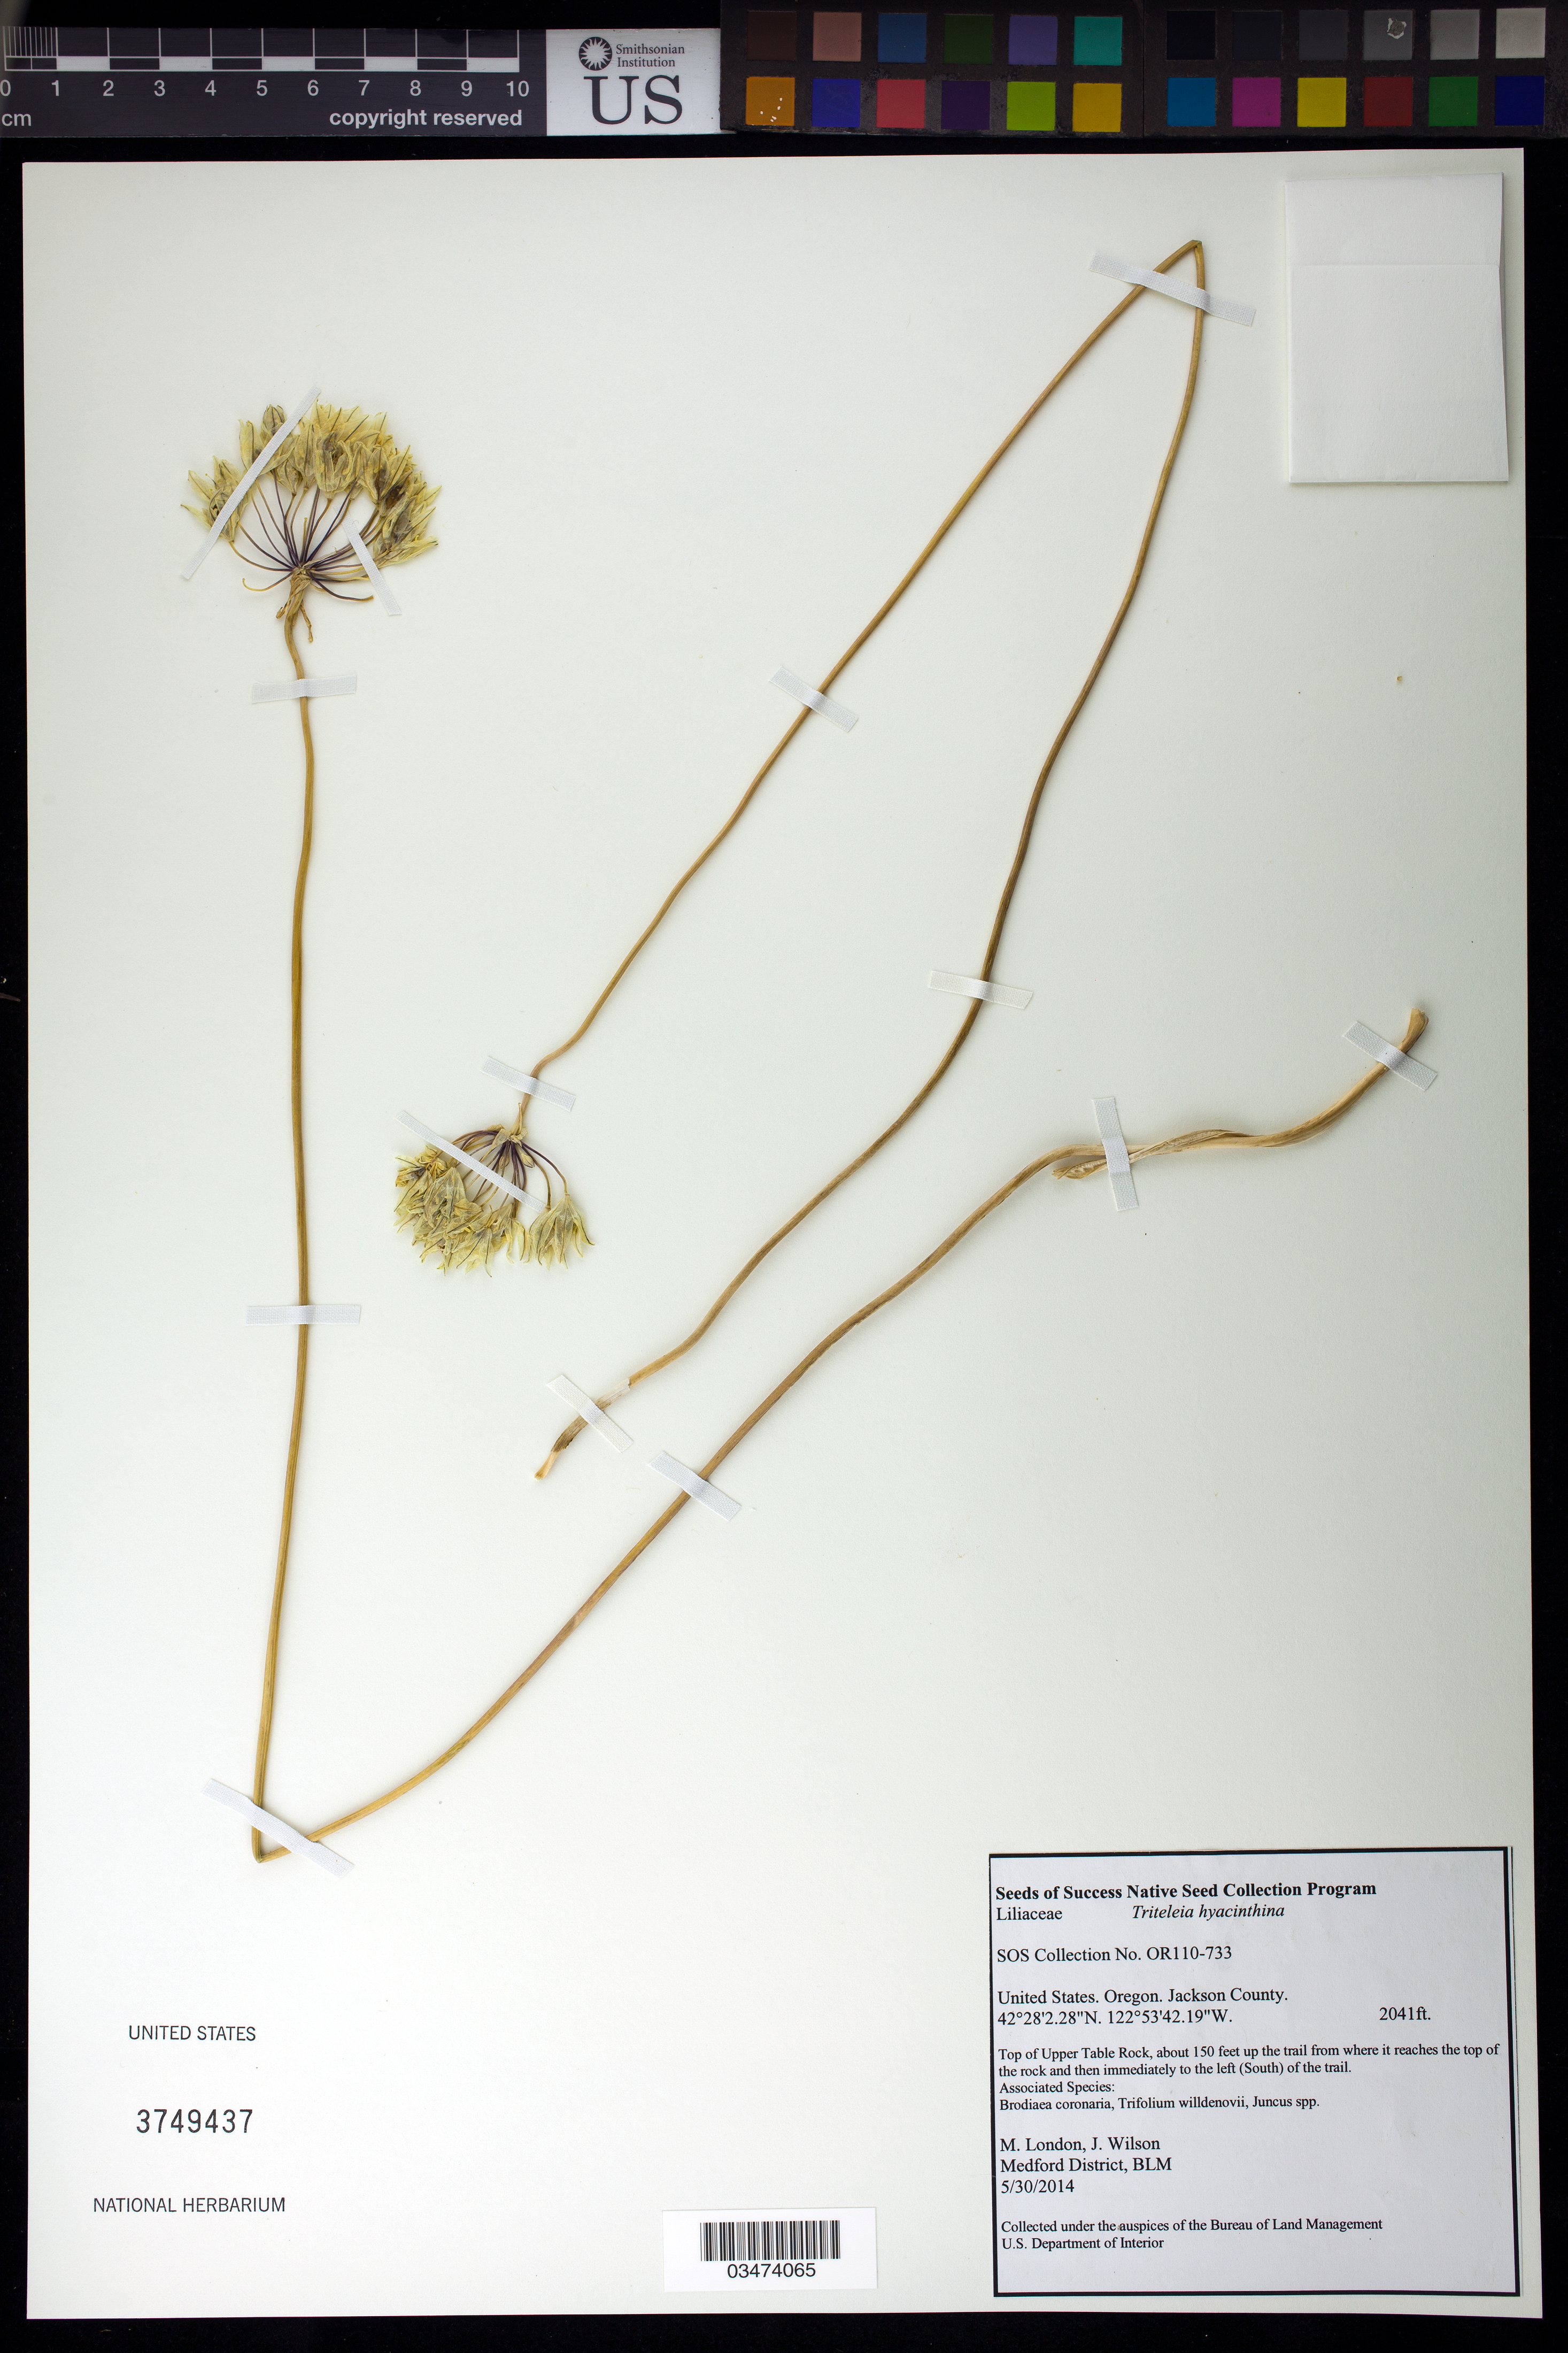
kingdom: Plantae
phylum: Tracheophyta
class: Liliopsida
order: Asparagales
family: Asparagaceae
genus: Triteleia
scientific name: Triteleia hyacinthina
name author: (Lindl.) Greene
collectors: M. London & J. Wilson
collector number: OR110-733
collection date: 2014-05-30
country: United States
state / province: Oregon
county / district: Jackson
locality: Upper Table Rock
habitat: Associated spesies: Brodiaea coronaria, Trifolium willdenovii, Juncus sp.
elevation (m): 622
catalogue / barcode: US 3749437